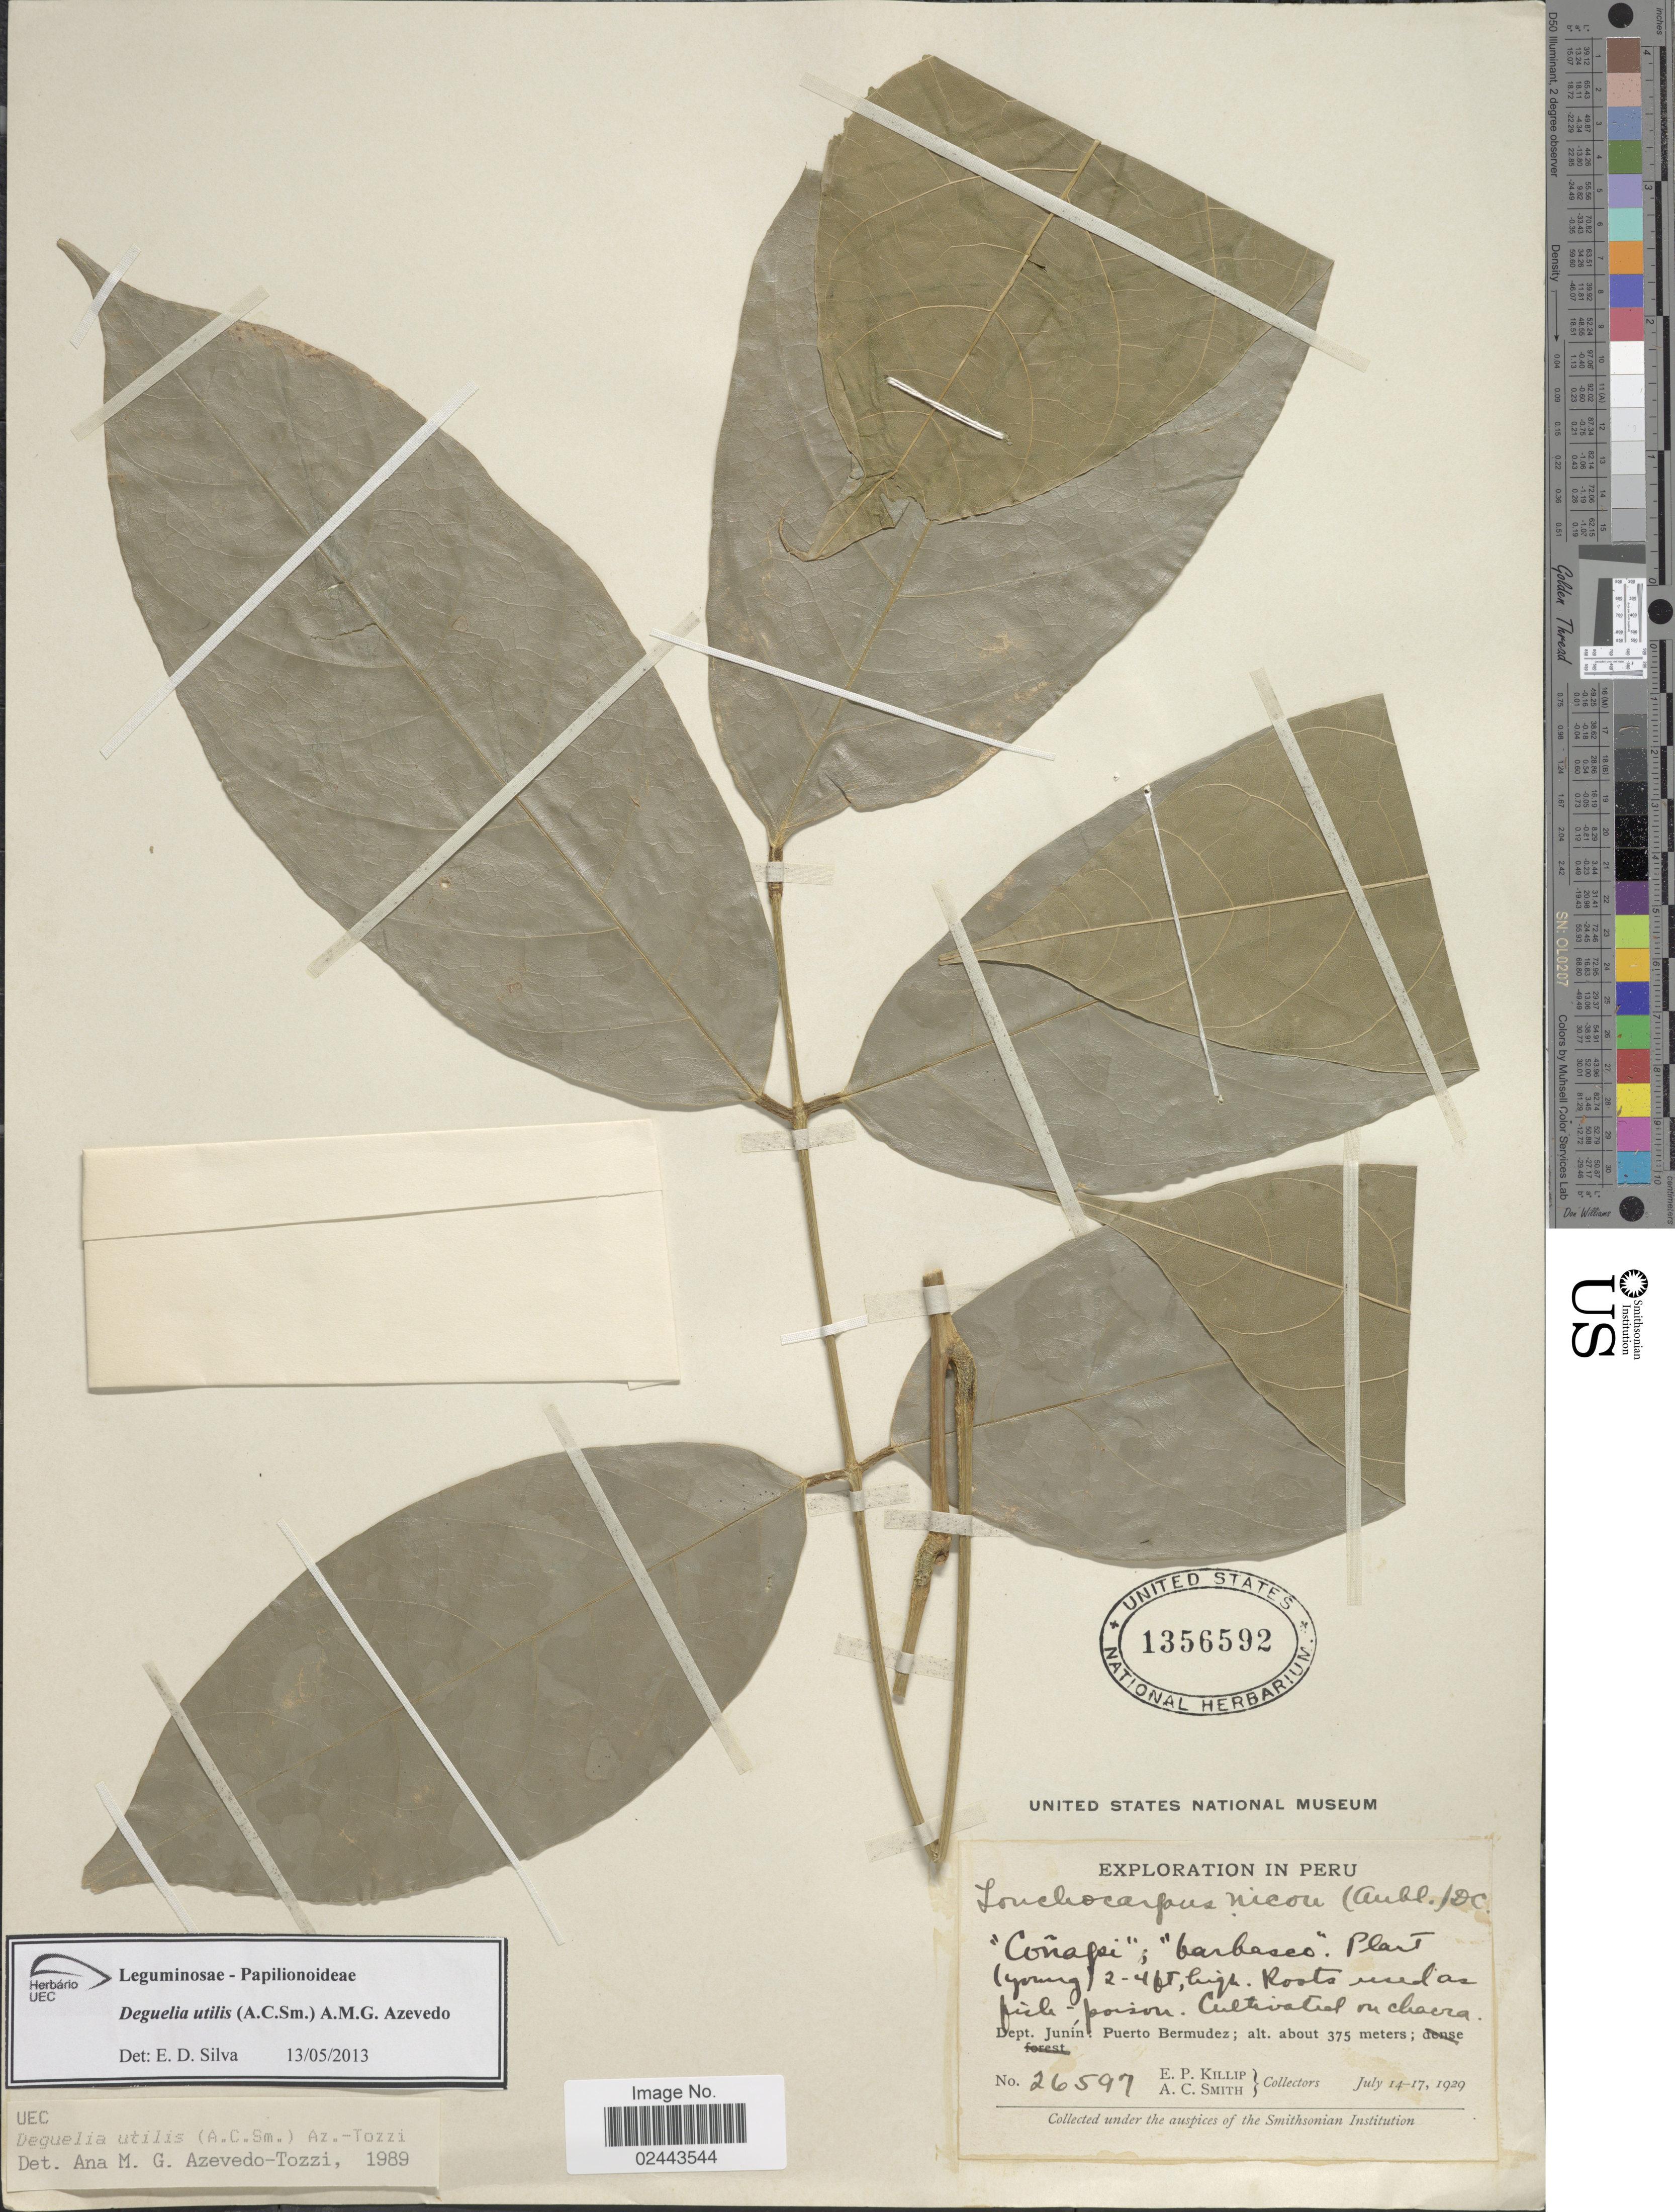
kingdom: Plantae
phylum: Tracheophyta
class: Magnoliopsida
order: Fabales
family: Fabaceae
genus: Deguelia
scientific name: Deguelia utilis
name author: (A.C. Sm.) A.M.G. Azevedo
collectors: E. P. Killip & A. C. Smith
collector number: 26597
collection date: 1929-07-14/1929-07-17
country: Peru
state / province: Junín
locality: On chacra, Puerto Bermudez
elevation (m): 375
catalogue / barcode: US 1356592